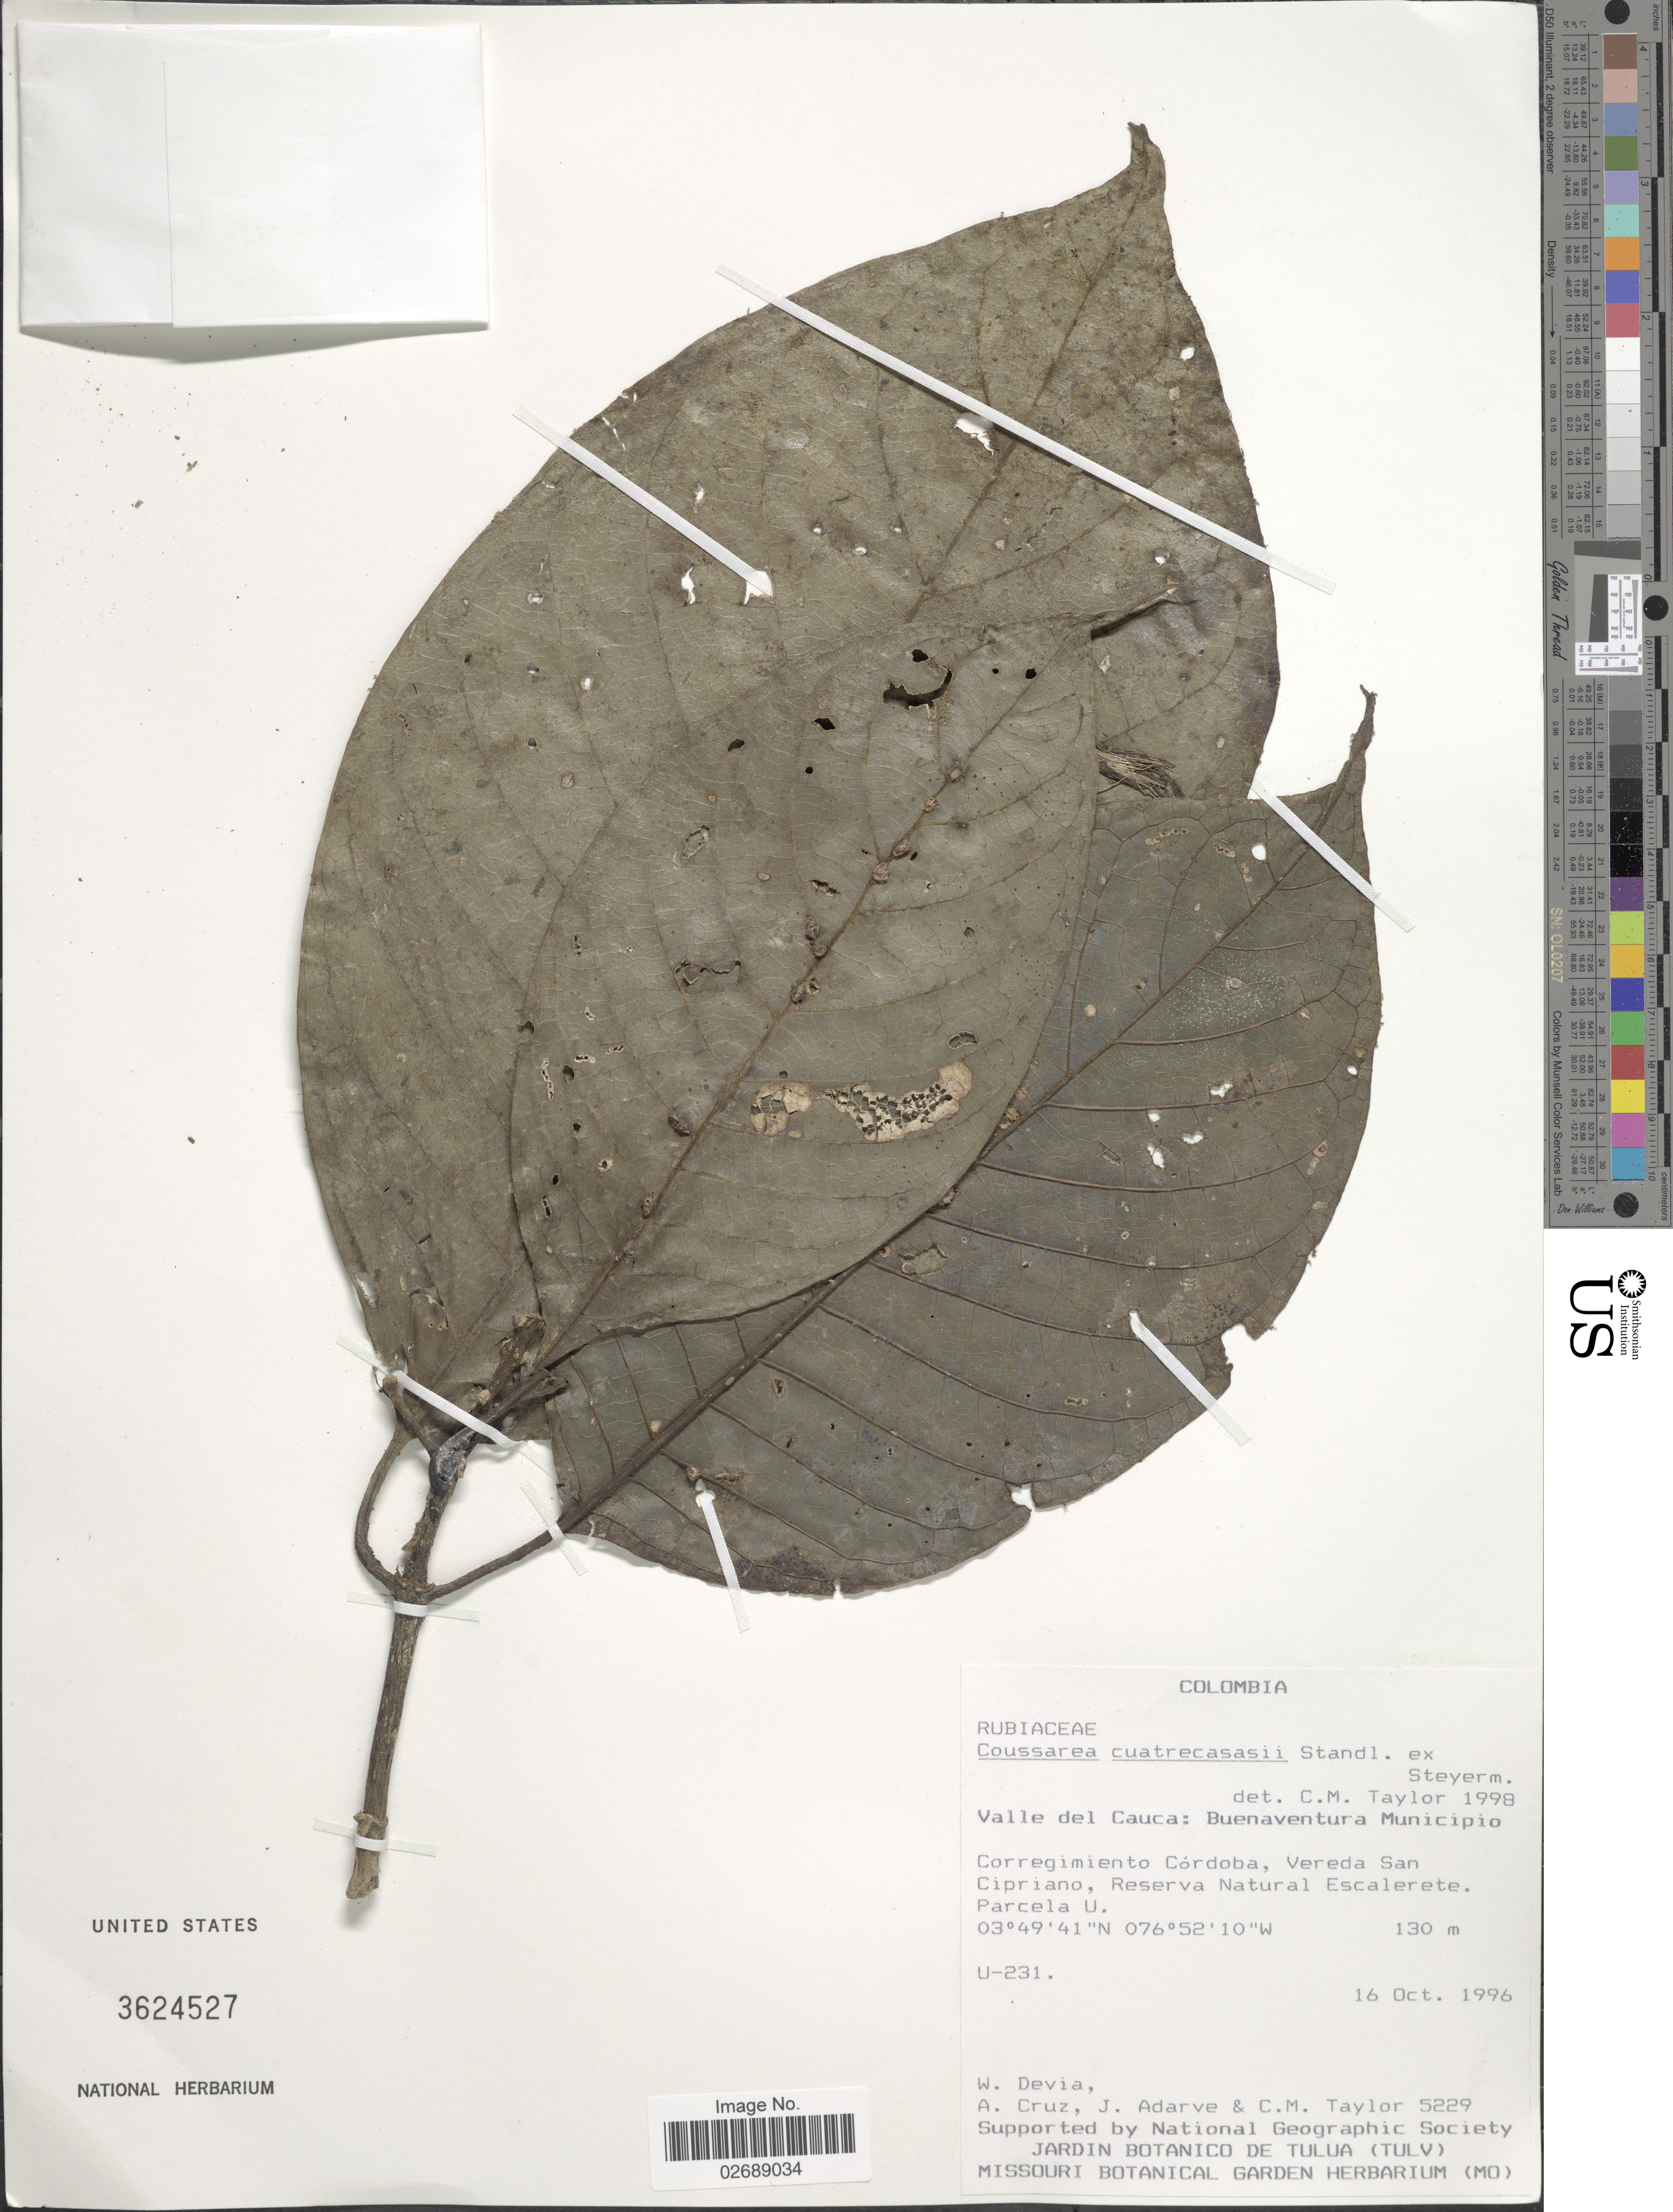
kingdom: Plantae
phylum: Tracheophyta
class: Magnoliopsida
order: Gentianales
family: Rubiaceae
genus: Coussarea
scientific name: Coussarea cuatrecasasii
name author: Standl. ex Steyerm.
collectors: W. Devia, A. Cruz, J. B. Adarve & C. M. Taylor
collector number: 5229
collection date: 1996-10-16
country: Colombia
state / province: Valle del Cauca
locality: Buenaventura Municipio. Corregimiento Cordoba, Vereda San Cipriano, Reserva Natural Escalerete. Parcela U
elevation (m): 130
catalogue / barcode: US 3624527